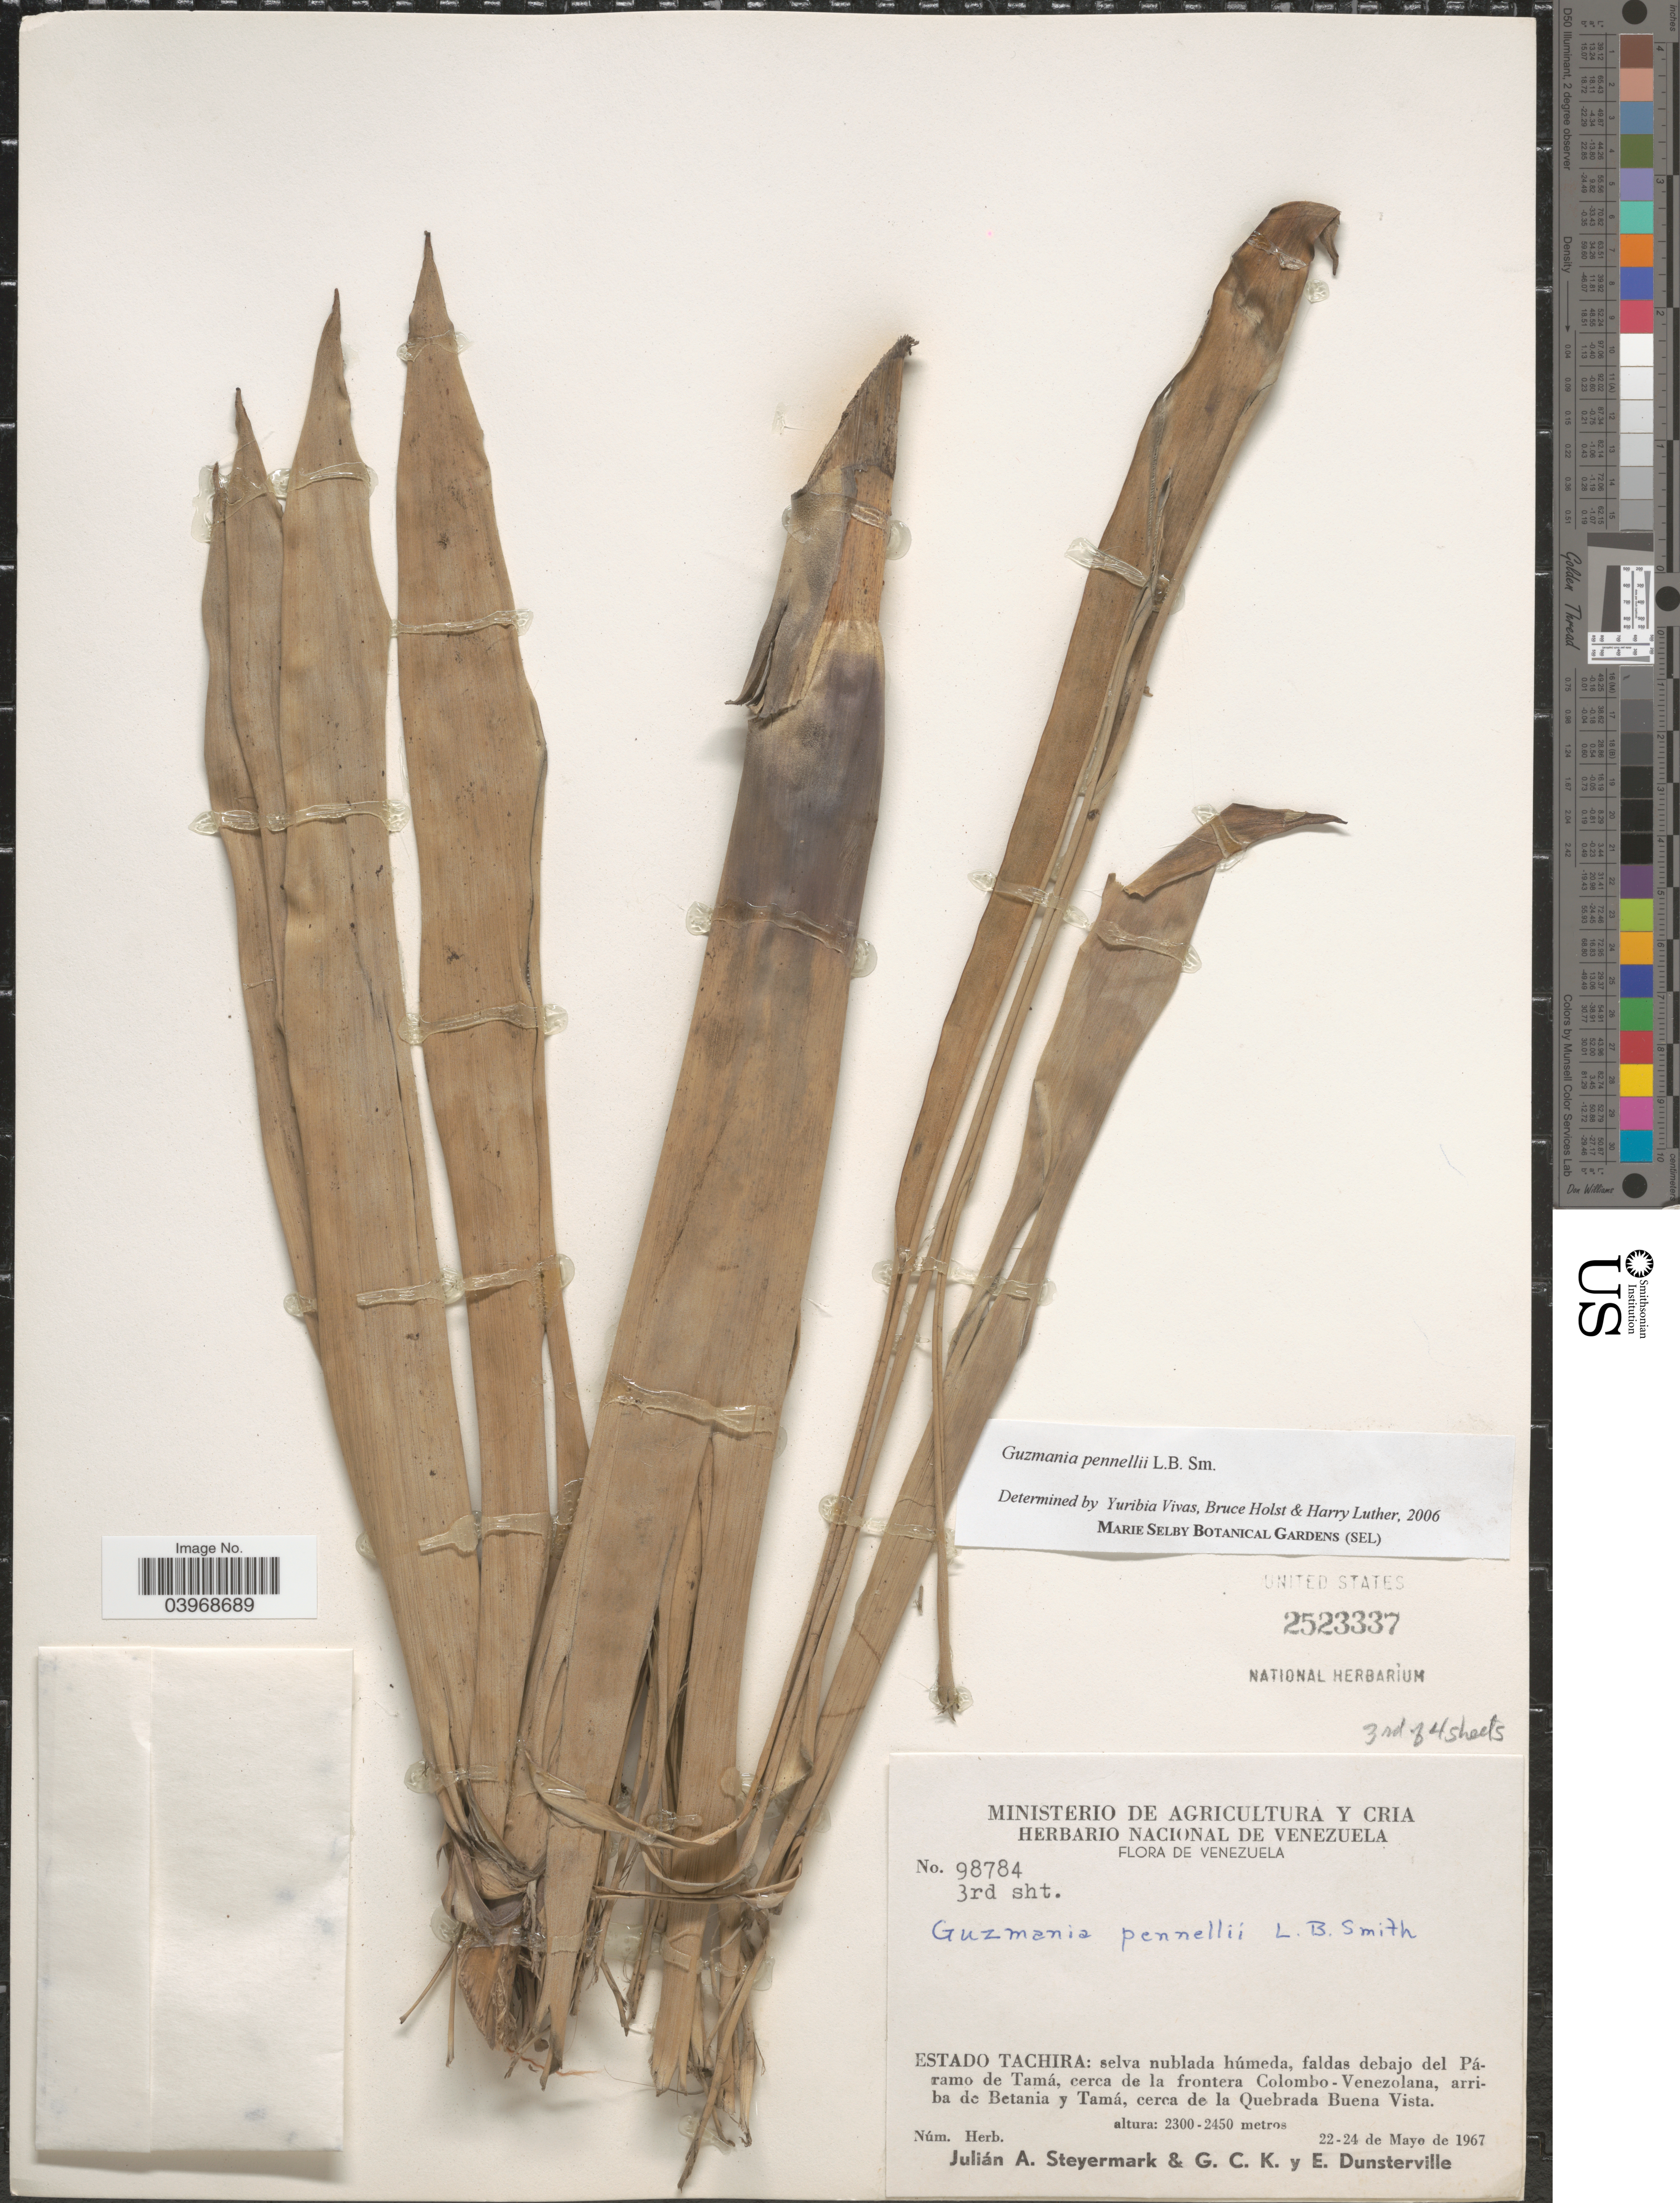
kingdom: Plantae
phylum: Tracheophyta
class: Liliopsida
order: Poales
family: Bromeliaceae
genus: Guzmania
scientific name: Guzmania pennellii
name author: L.B. Sm.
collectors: J. Steyermark, G. C. K. Dunsterville & E. Dunsterville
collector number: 98784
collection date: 1967-05-22/1967-05-24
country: Venezuela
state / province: Tachira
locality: Selva nublada húmeda, faldas debajo del Páramo de Tamá, cerca de la frontera Colombo-Venezolana, arriba de Betania y Tamá, cerca de la Quebrada Buena Vista.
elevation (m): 2300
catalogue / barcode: US 2523337